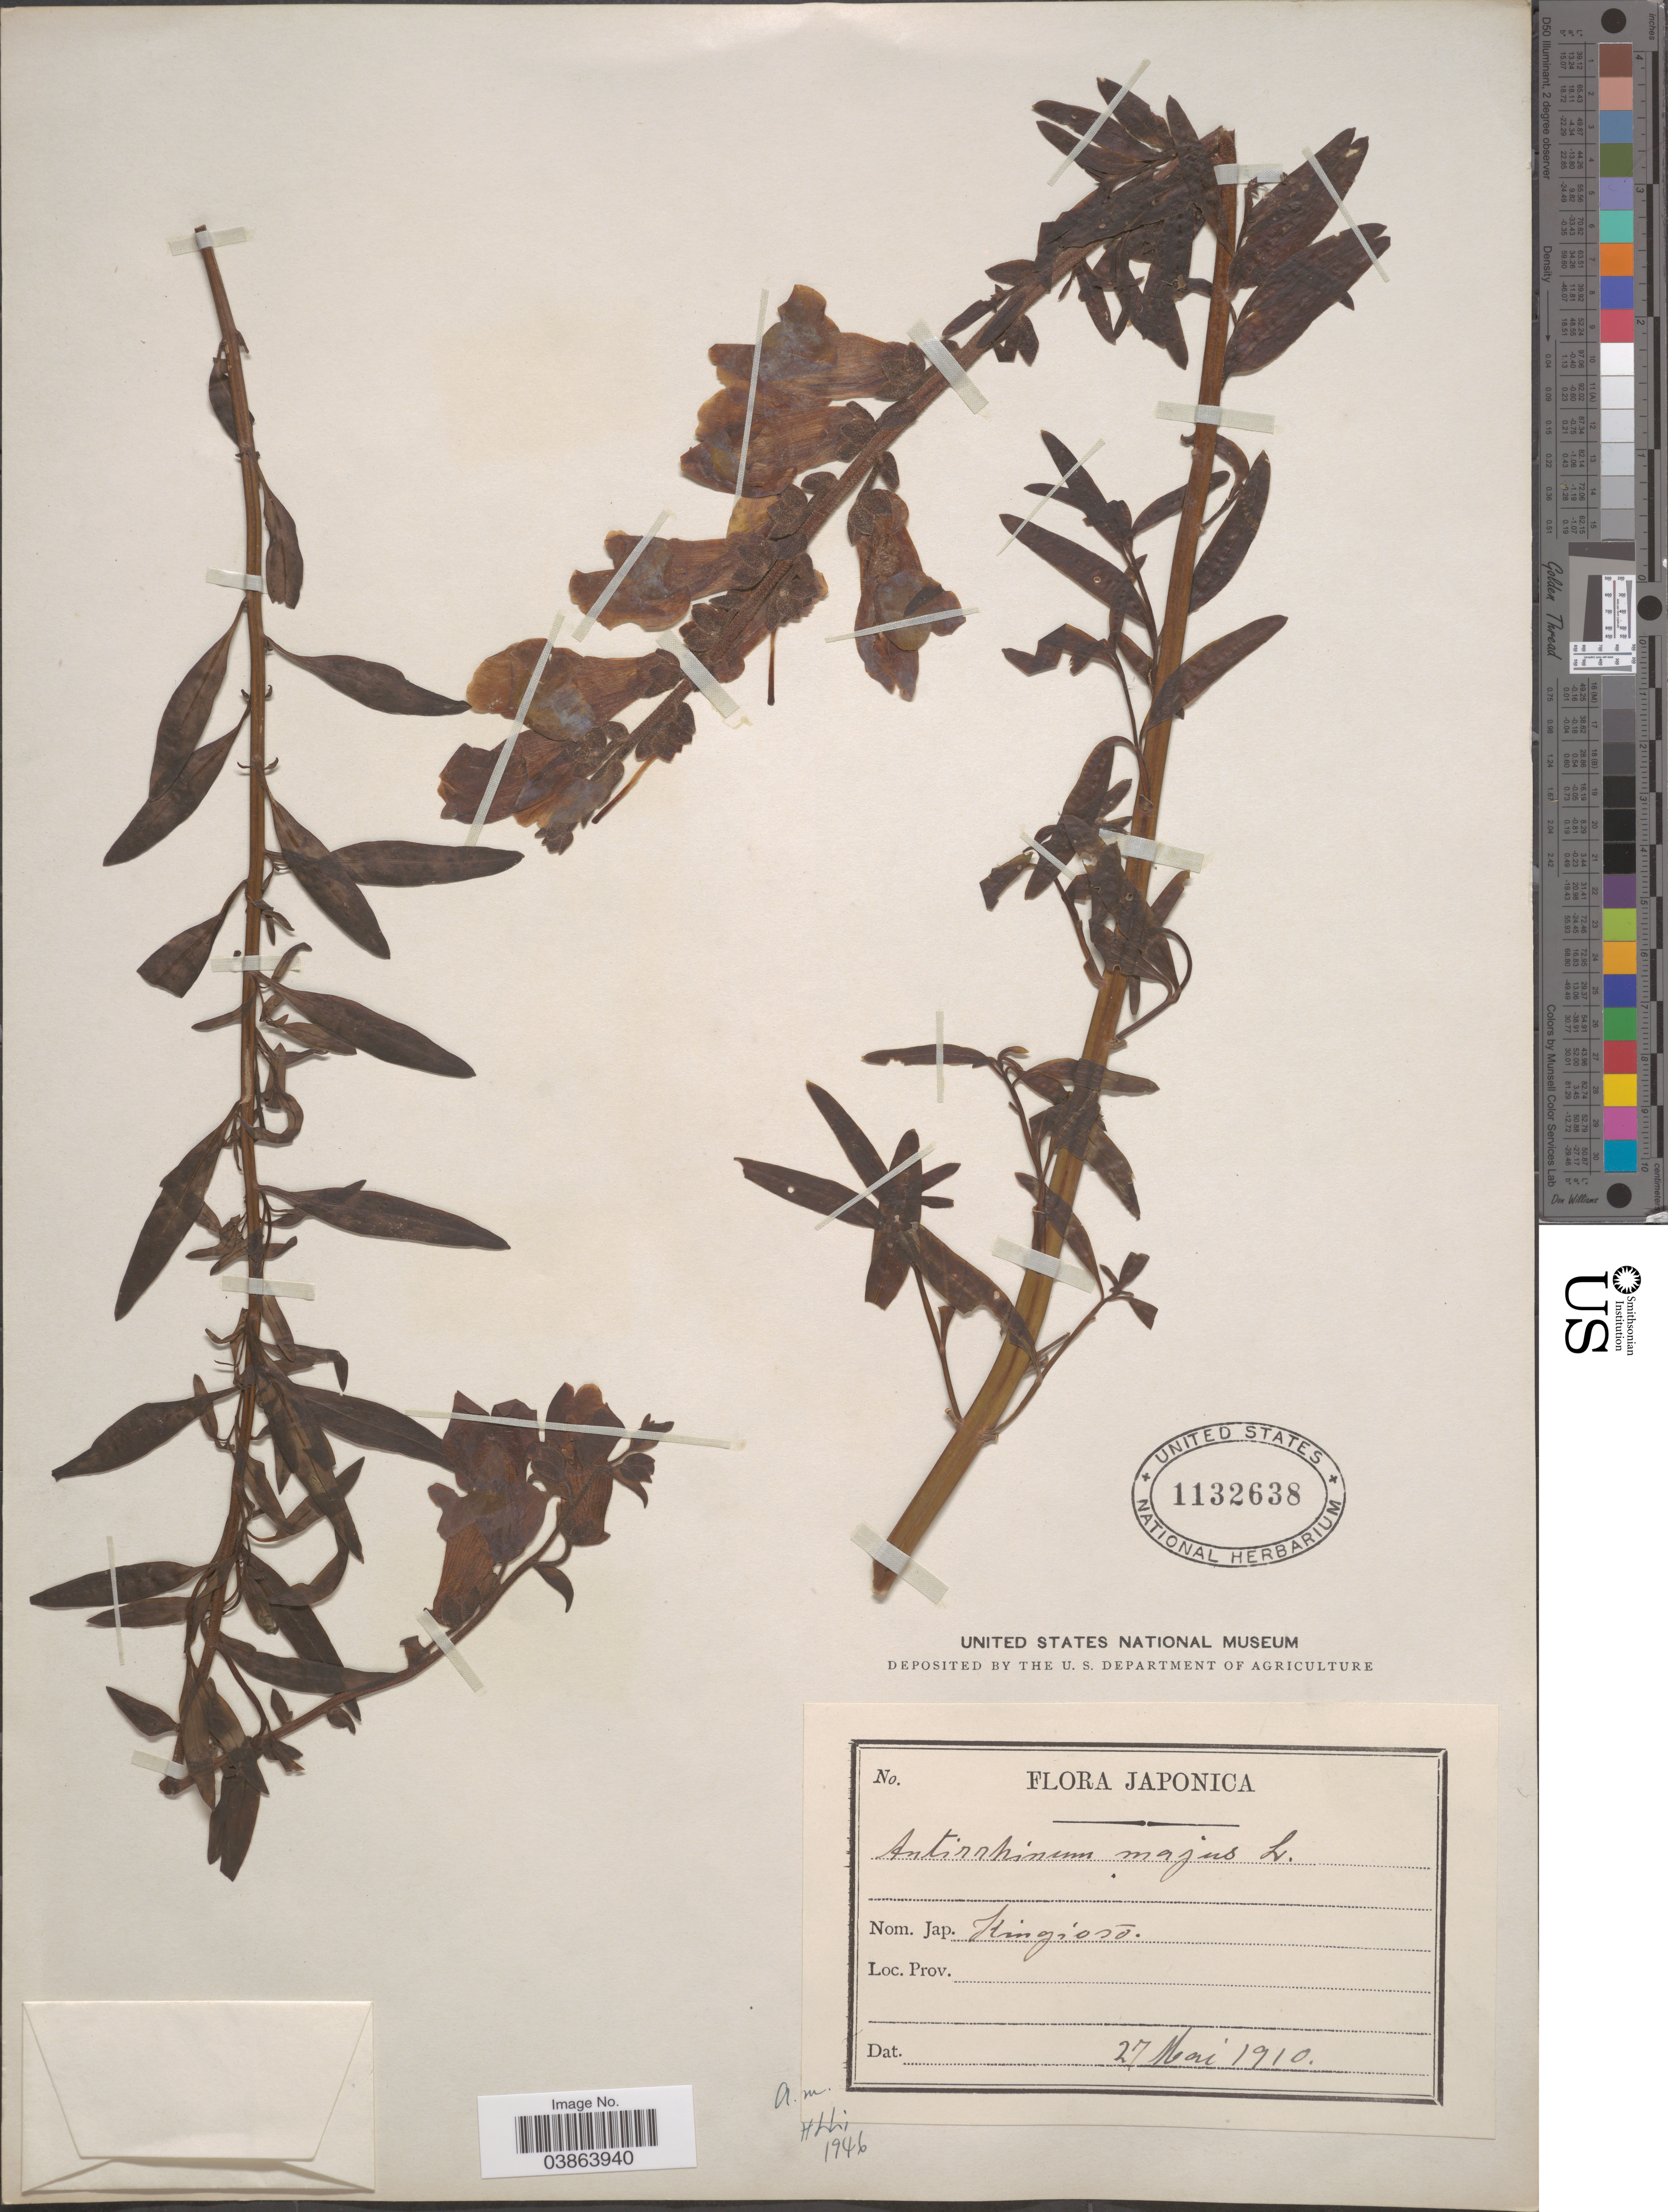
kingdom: Plantae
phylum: Tracheophyta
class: Magnoliopsida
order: Lamiales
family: Plantaginaceae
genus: Antirrhinum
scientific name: Antirrhinum majus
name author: L.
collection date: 1910-05-27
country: Japan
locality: Japonica.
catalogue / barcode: US 1132638